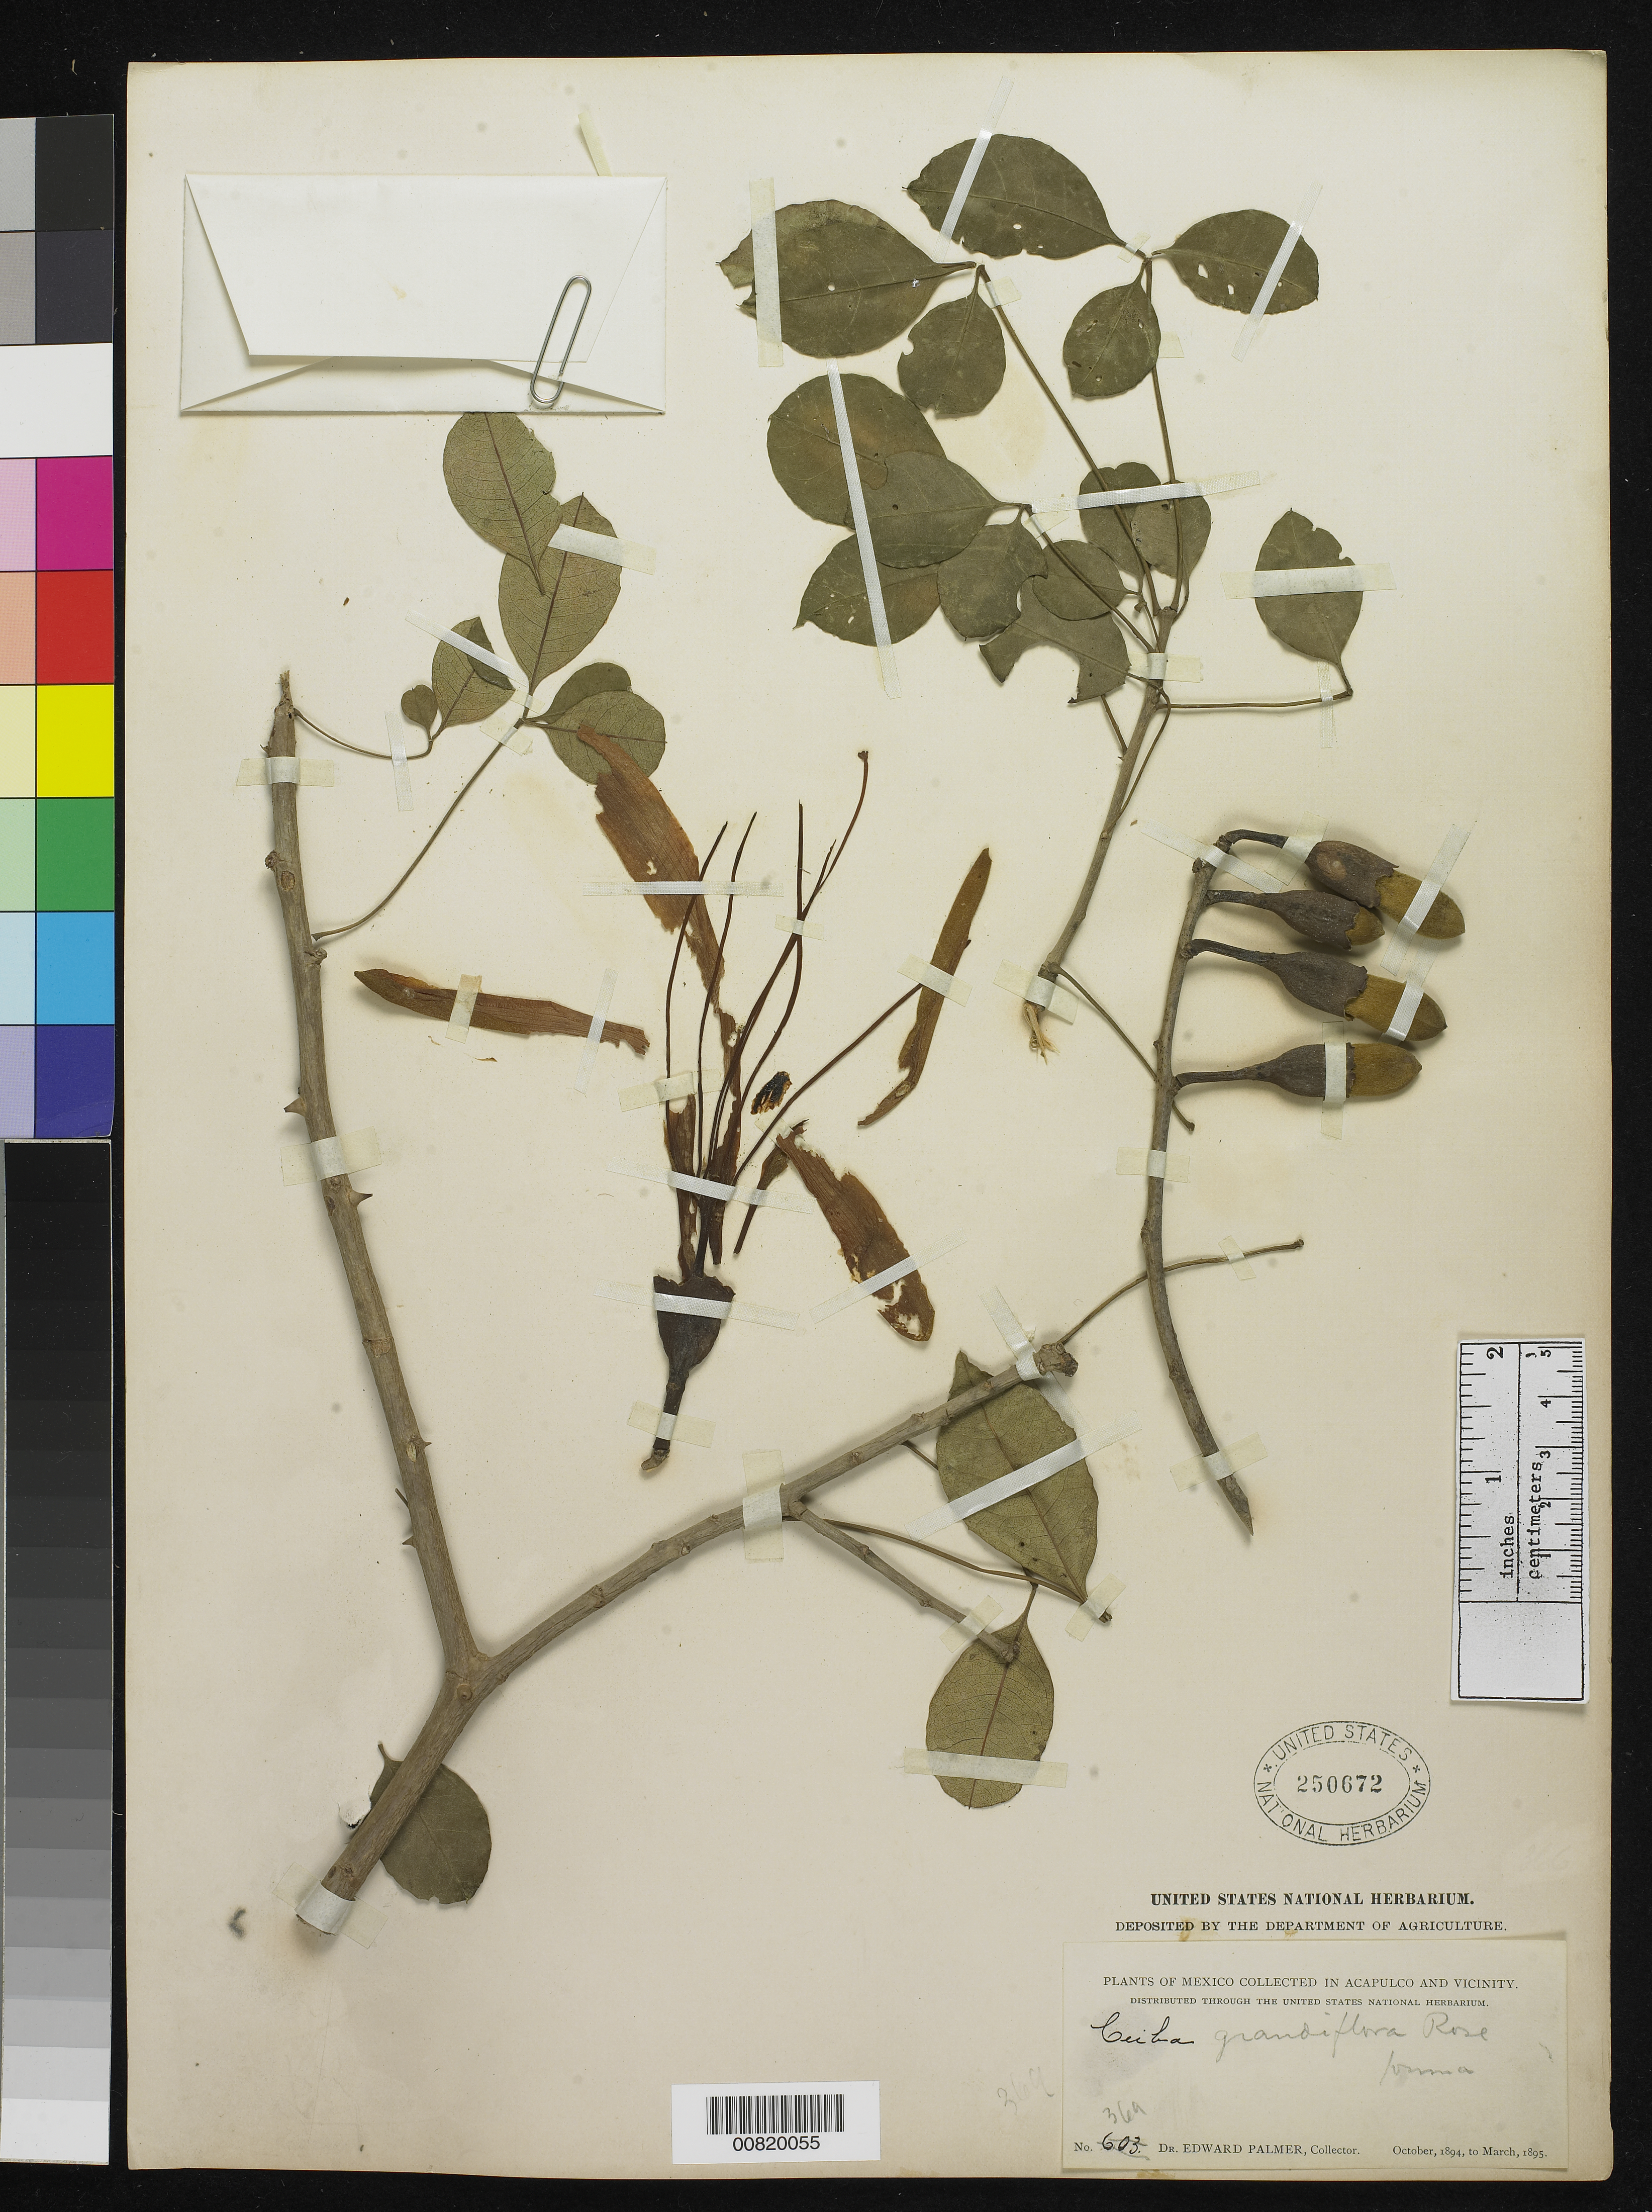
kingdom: Plantae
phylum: Tracheophyta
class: Magnoliopsida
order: Malvales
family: Malvaceae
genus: Ceiba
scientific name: Ceiba grandiflora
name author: Rose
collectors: E. Palmer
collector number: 603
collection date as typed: Oct 1894 to -- Mar 1895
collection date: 1894-10/1895-03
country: Mexico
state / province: Guerrero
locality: Acapulco, Guerrero and vicinity.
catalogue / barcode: US 250672